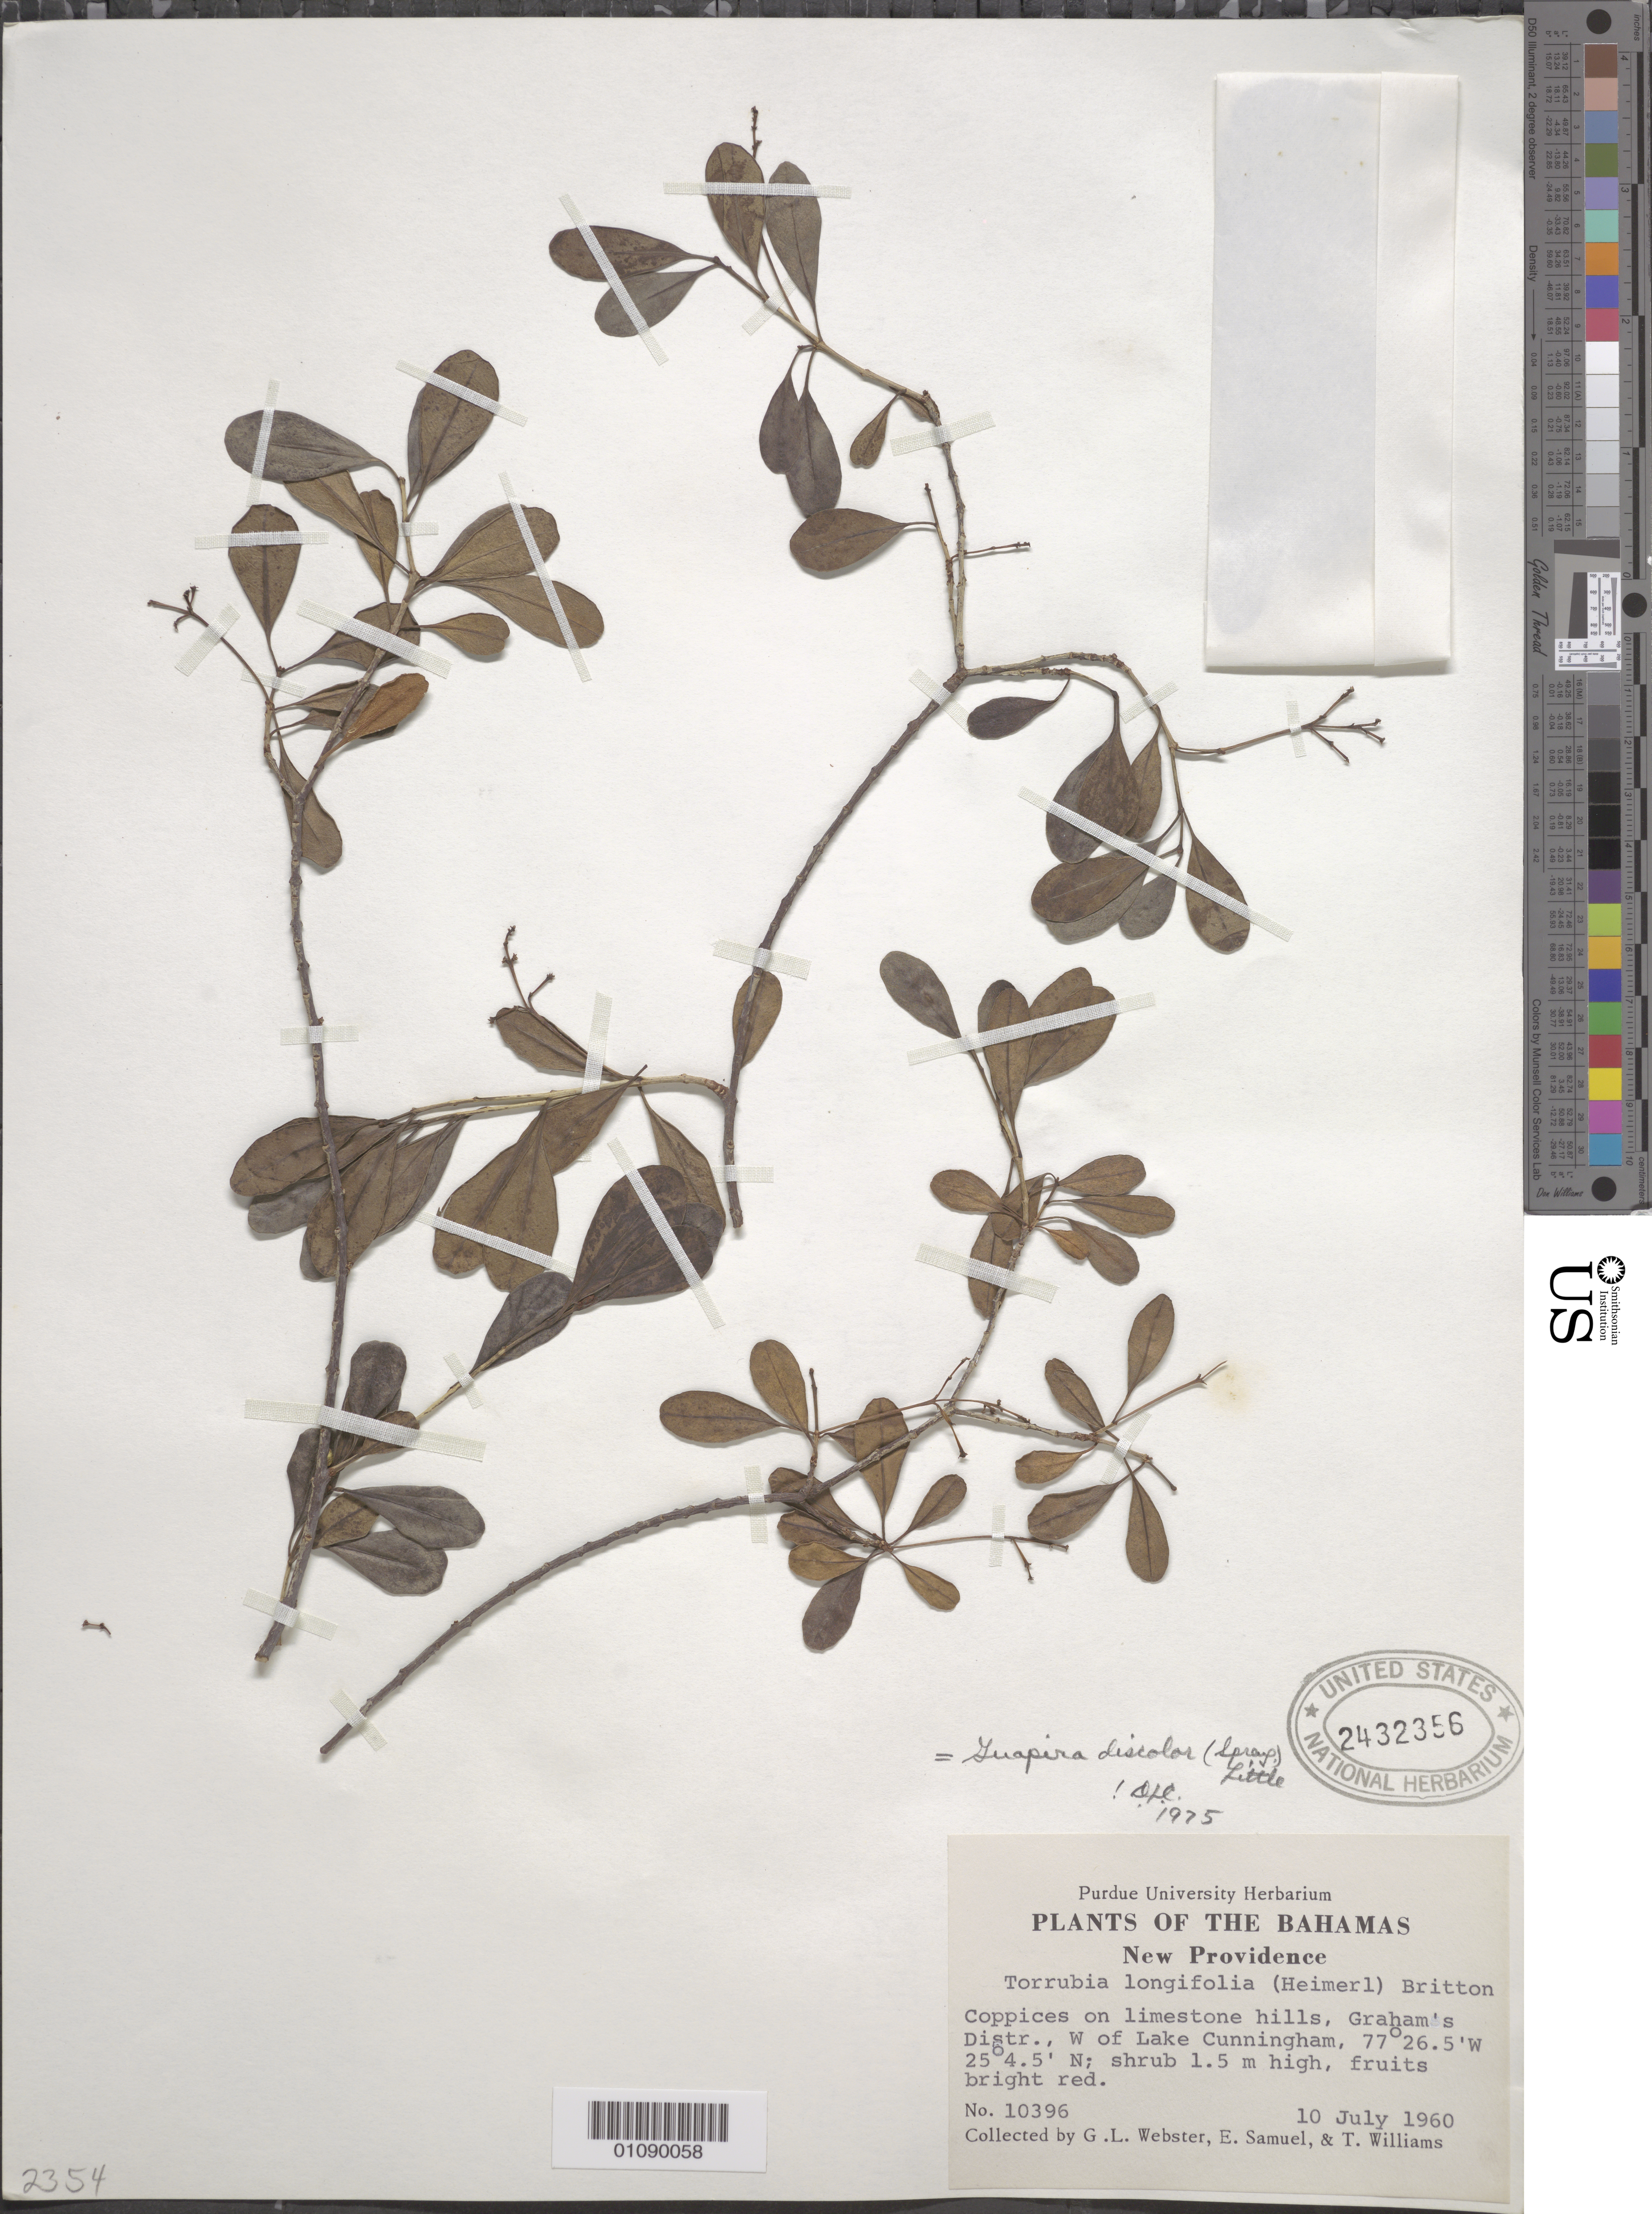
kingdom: Plantae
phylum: Tracheophyta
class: Magnoliopsida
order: Caryophyllales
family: Nyctaginaceae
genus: Guapira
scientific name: Guapira discolor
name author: (Spreng.) Little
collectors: G. L. Webster, E. Samuel & T. Williams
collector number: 10396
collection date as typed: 10 Jul 1960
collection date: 1960-07-10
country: Bahamas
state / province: Graham's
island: New Providence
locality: Graham's Distr., W of Lake Cunningham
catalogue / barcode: US 2432356